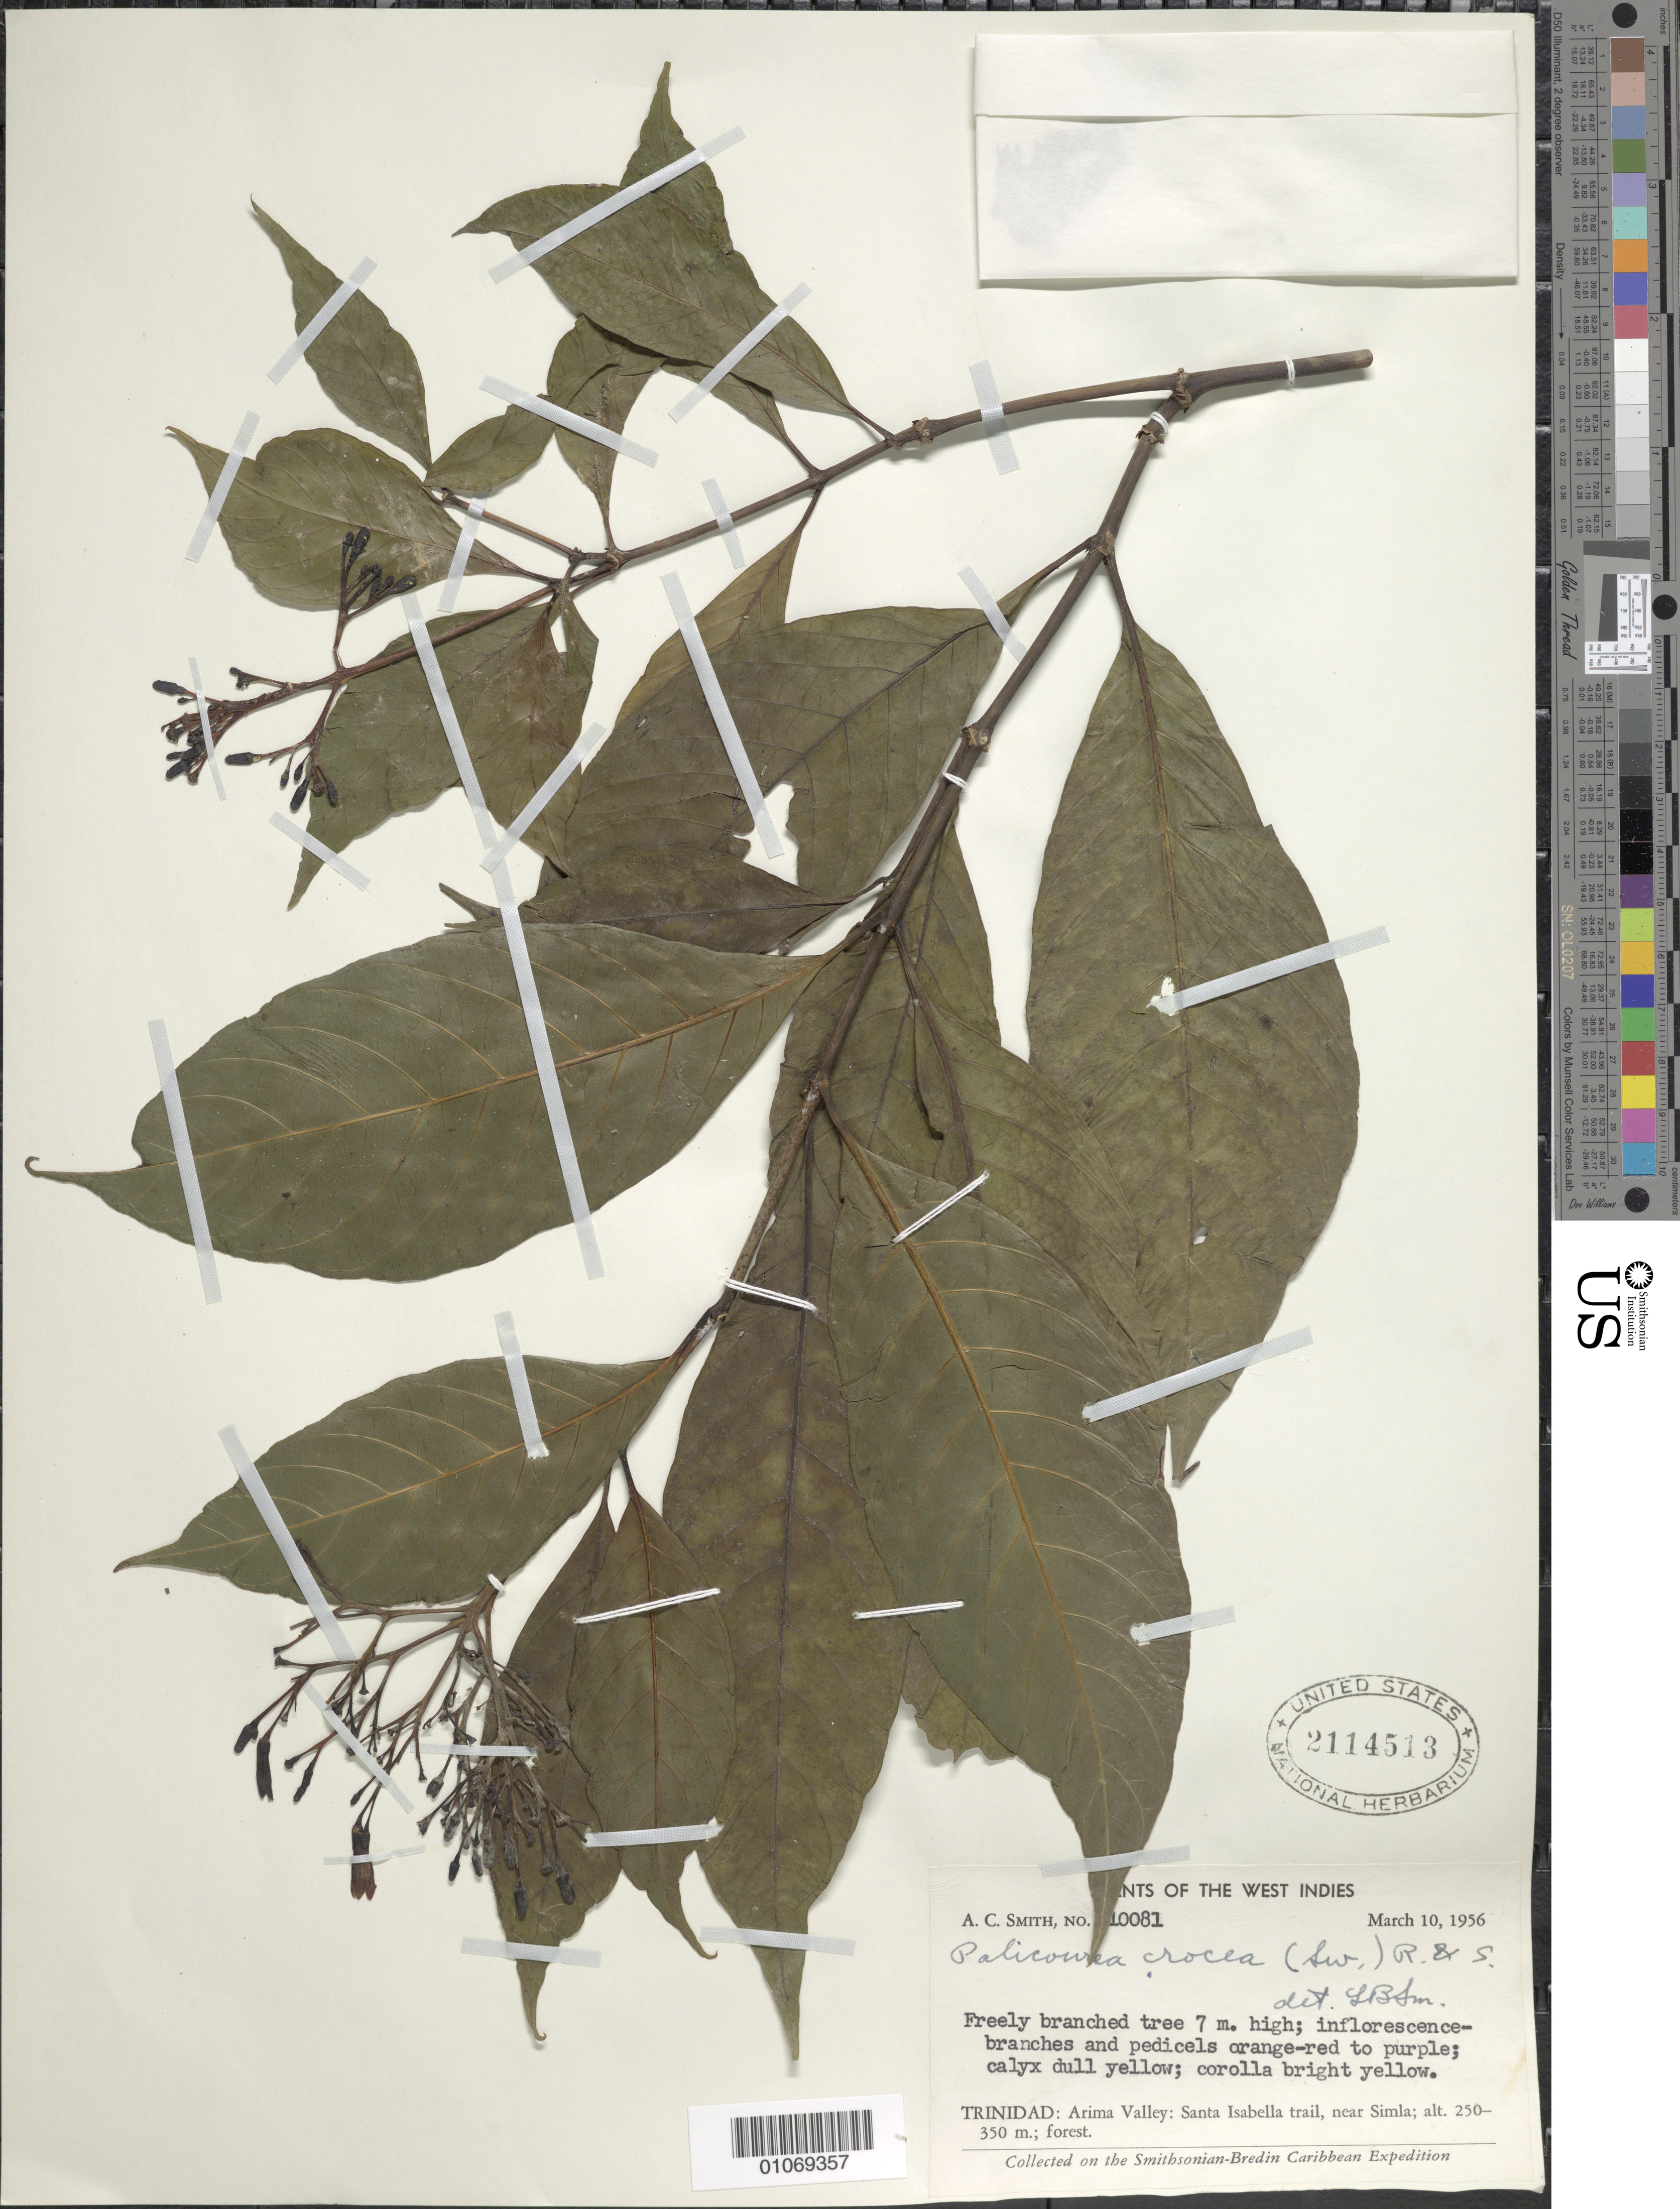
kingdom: Plantae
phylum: Tracheophyta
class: Magnoliopsida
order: Gentianales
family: Rubiaceae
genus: Palicourea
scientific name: Palicourea crocea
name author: (Sw.) Schult.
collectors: A. C. Smith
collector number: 10081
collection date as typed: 10 Mar 1956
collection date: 1956-03-10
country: Trinidad and Tobago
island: Trinidad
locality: Arima Valley, Santa Isabella Trail, near Simla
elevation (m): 250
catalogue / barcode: US 2114513